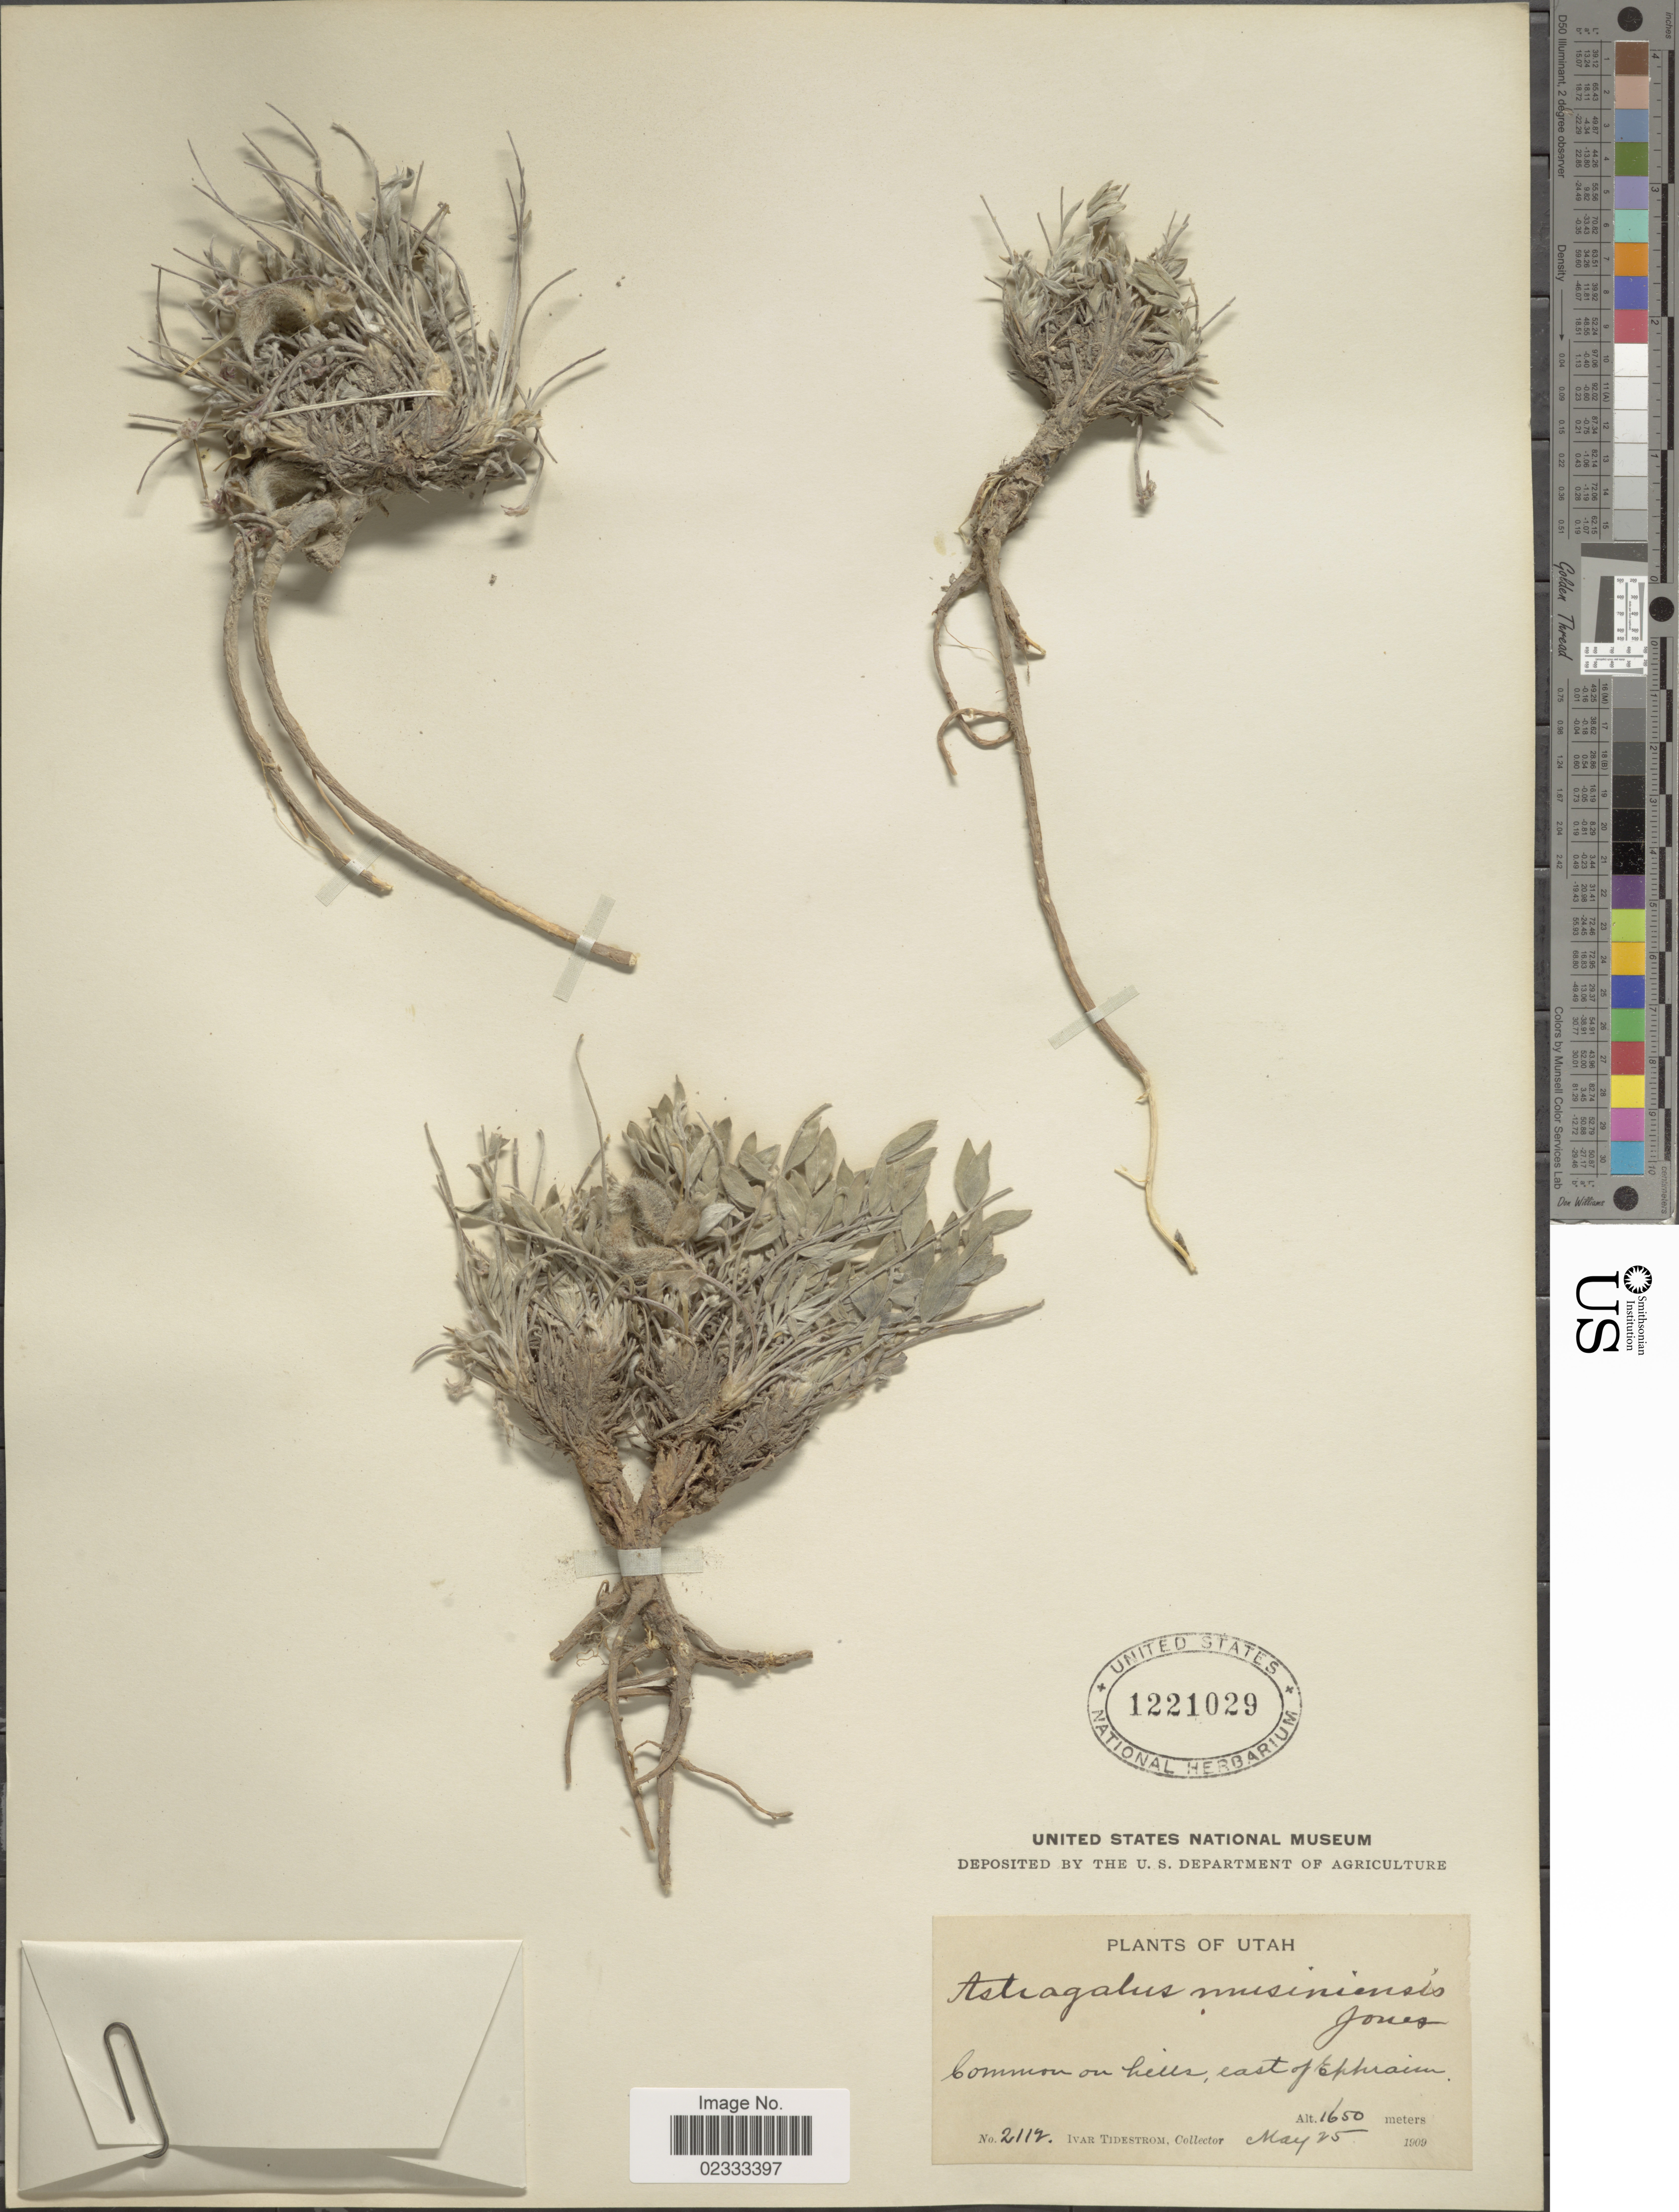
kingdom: Plantae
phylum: Tracheophyta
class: Magnoliopsida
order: Fabales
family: Fabaceae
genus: Astragalus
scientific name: Astragalus musiniensis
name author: M.E. Jones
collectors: I. F. Tidestrom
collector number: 2112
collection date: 1909-05-25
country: United States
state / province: Utah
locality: Common on hills, east of Ephraim.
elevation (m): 1650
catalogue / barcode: US 1221029